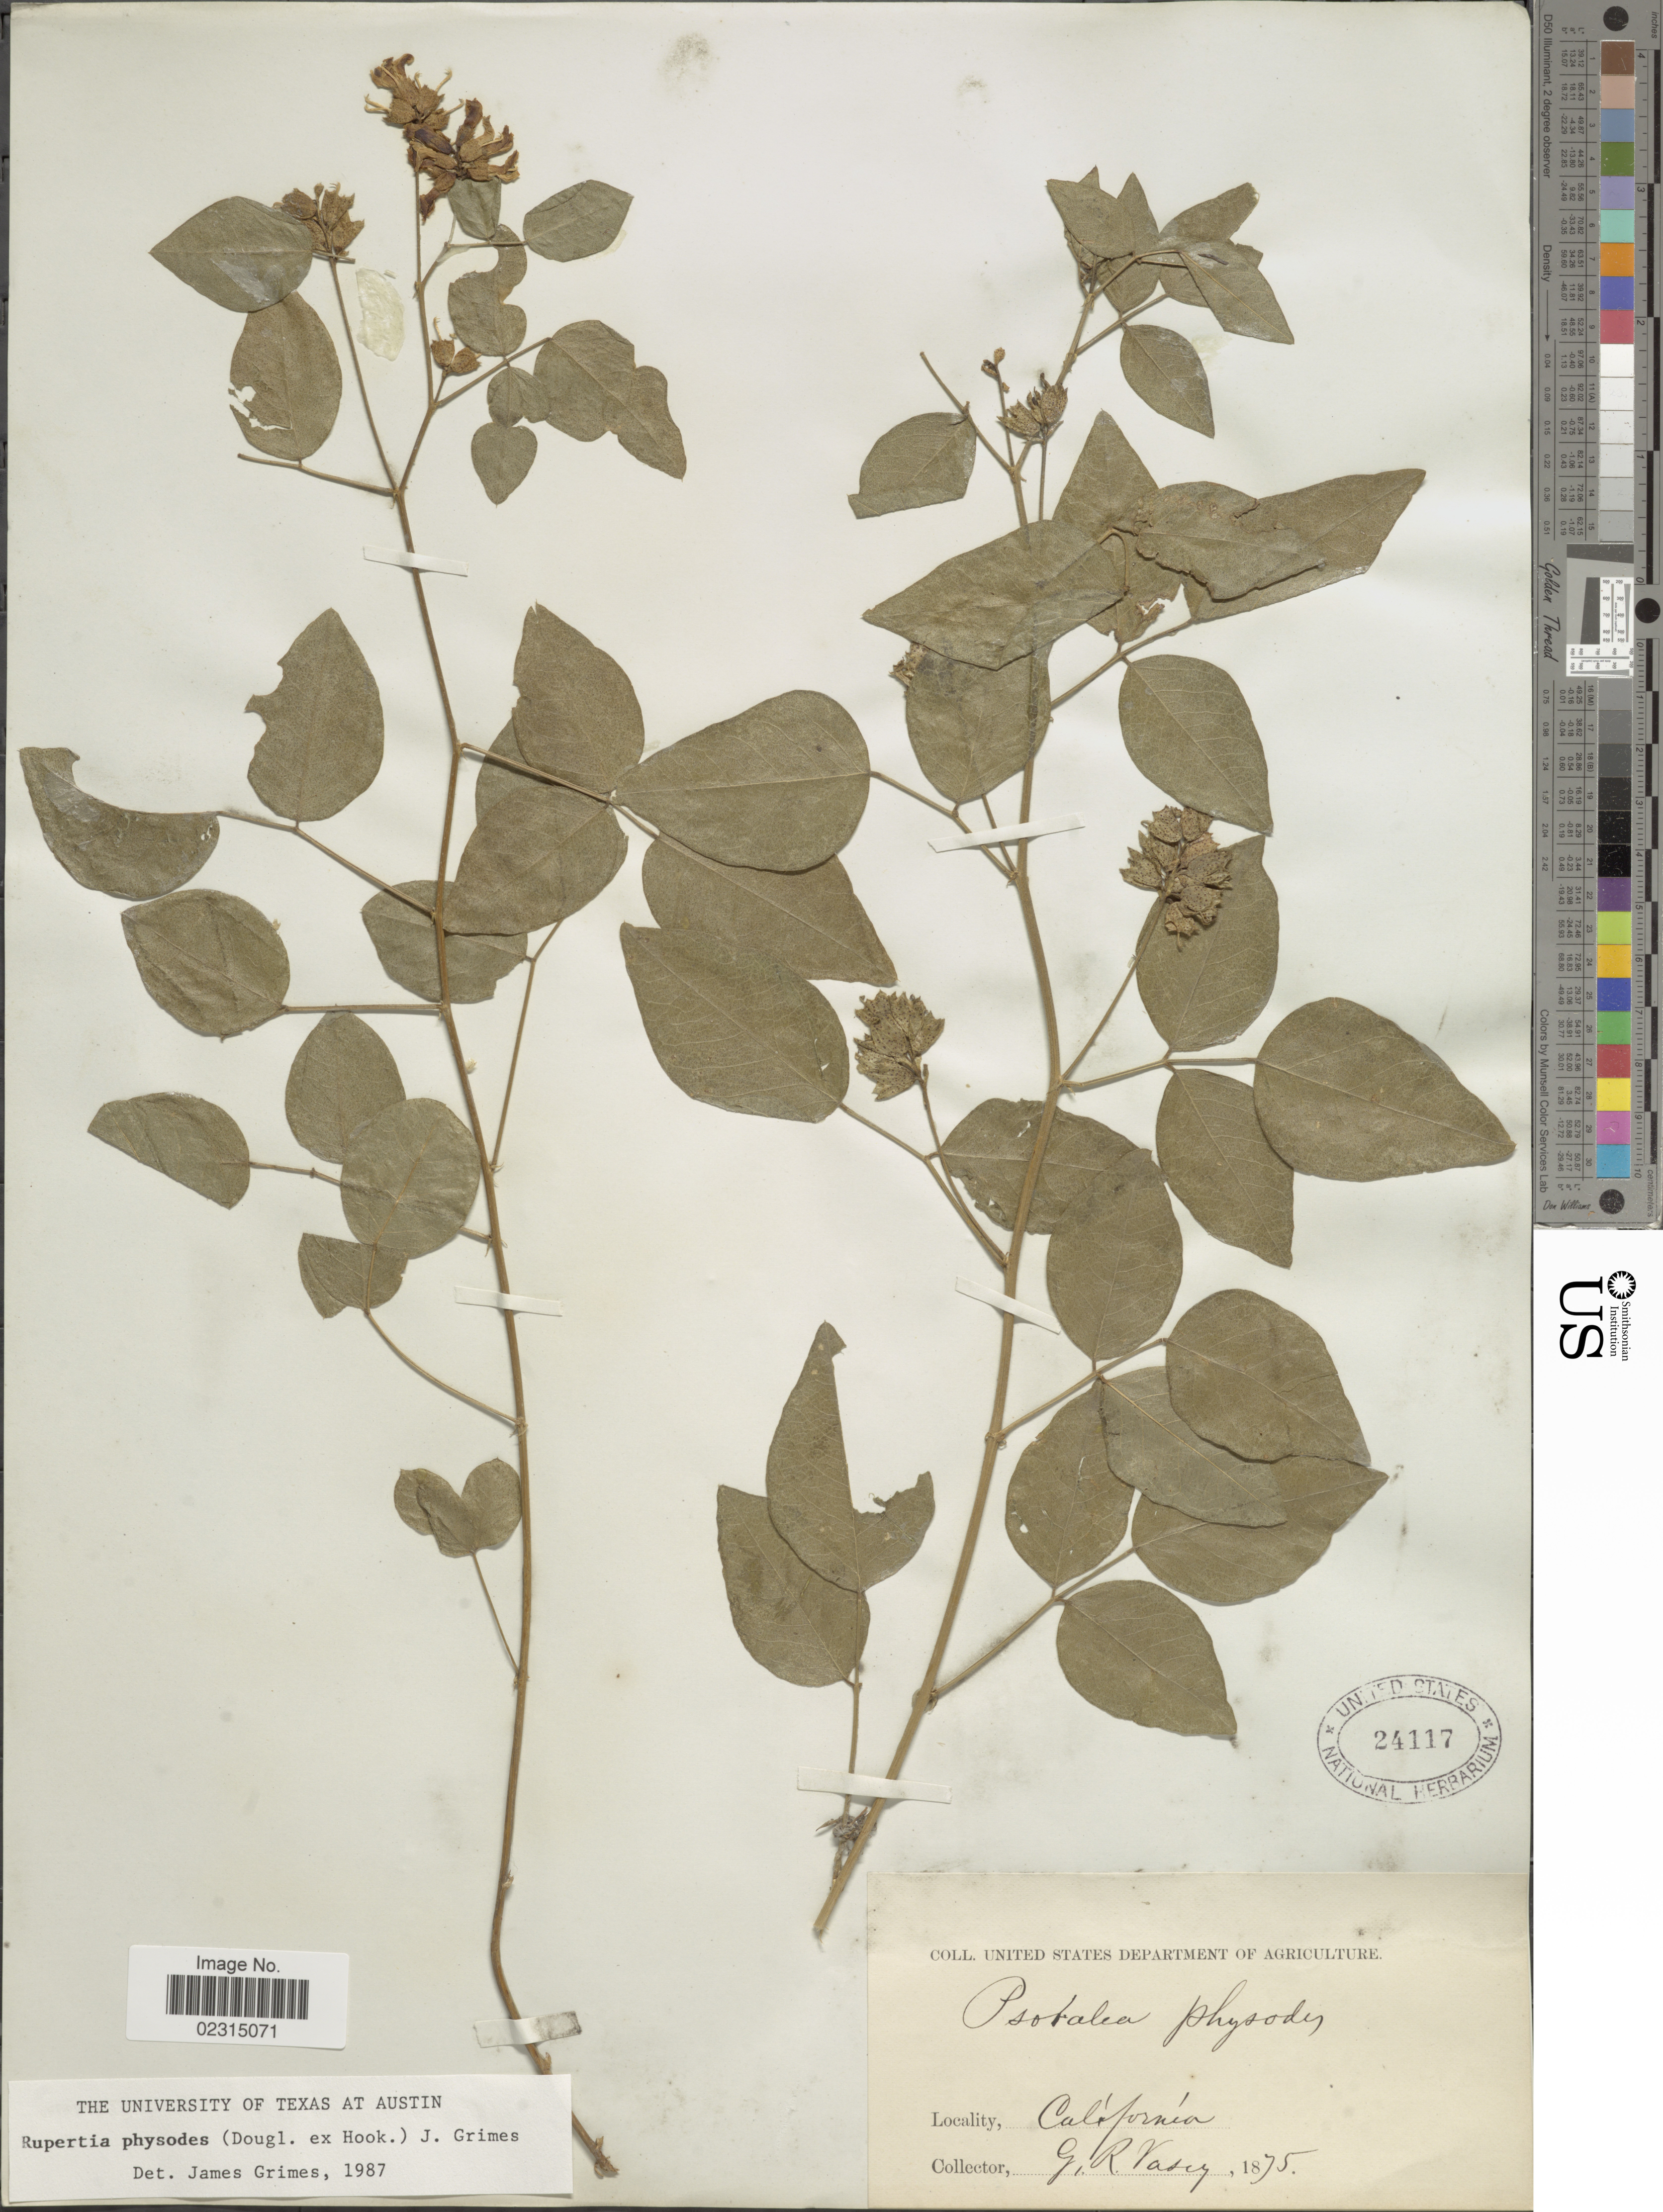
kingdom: Plantae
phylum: Tracheophyta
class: Magnoliopsida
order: Fabales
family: Fabaceae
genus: Rupertia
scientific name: Rupertia physodes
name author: (Douglas) J.W. Grimes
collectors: G. R. Vasey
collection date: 1875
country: United States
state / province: California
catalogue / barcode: US 24117